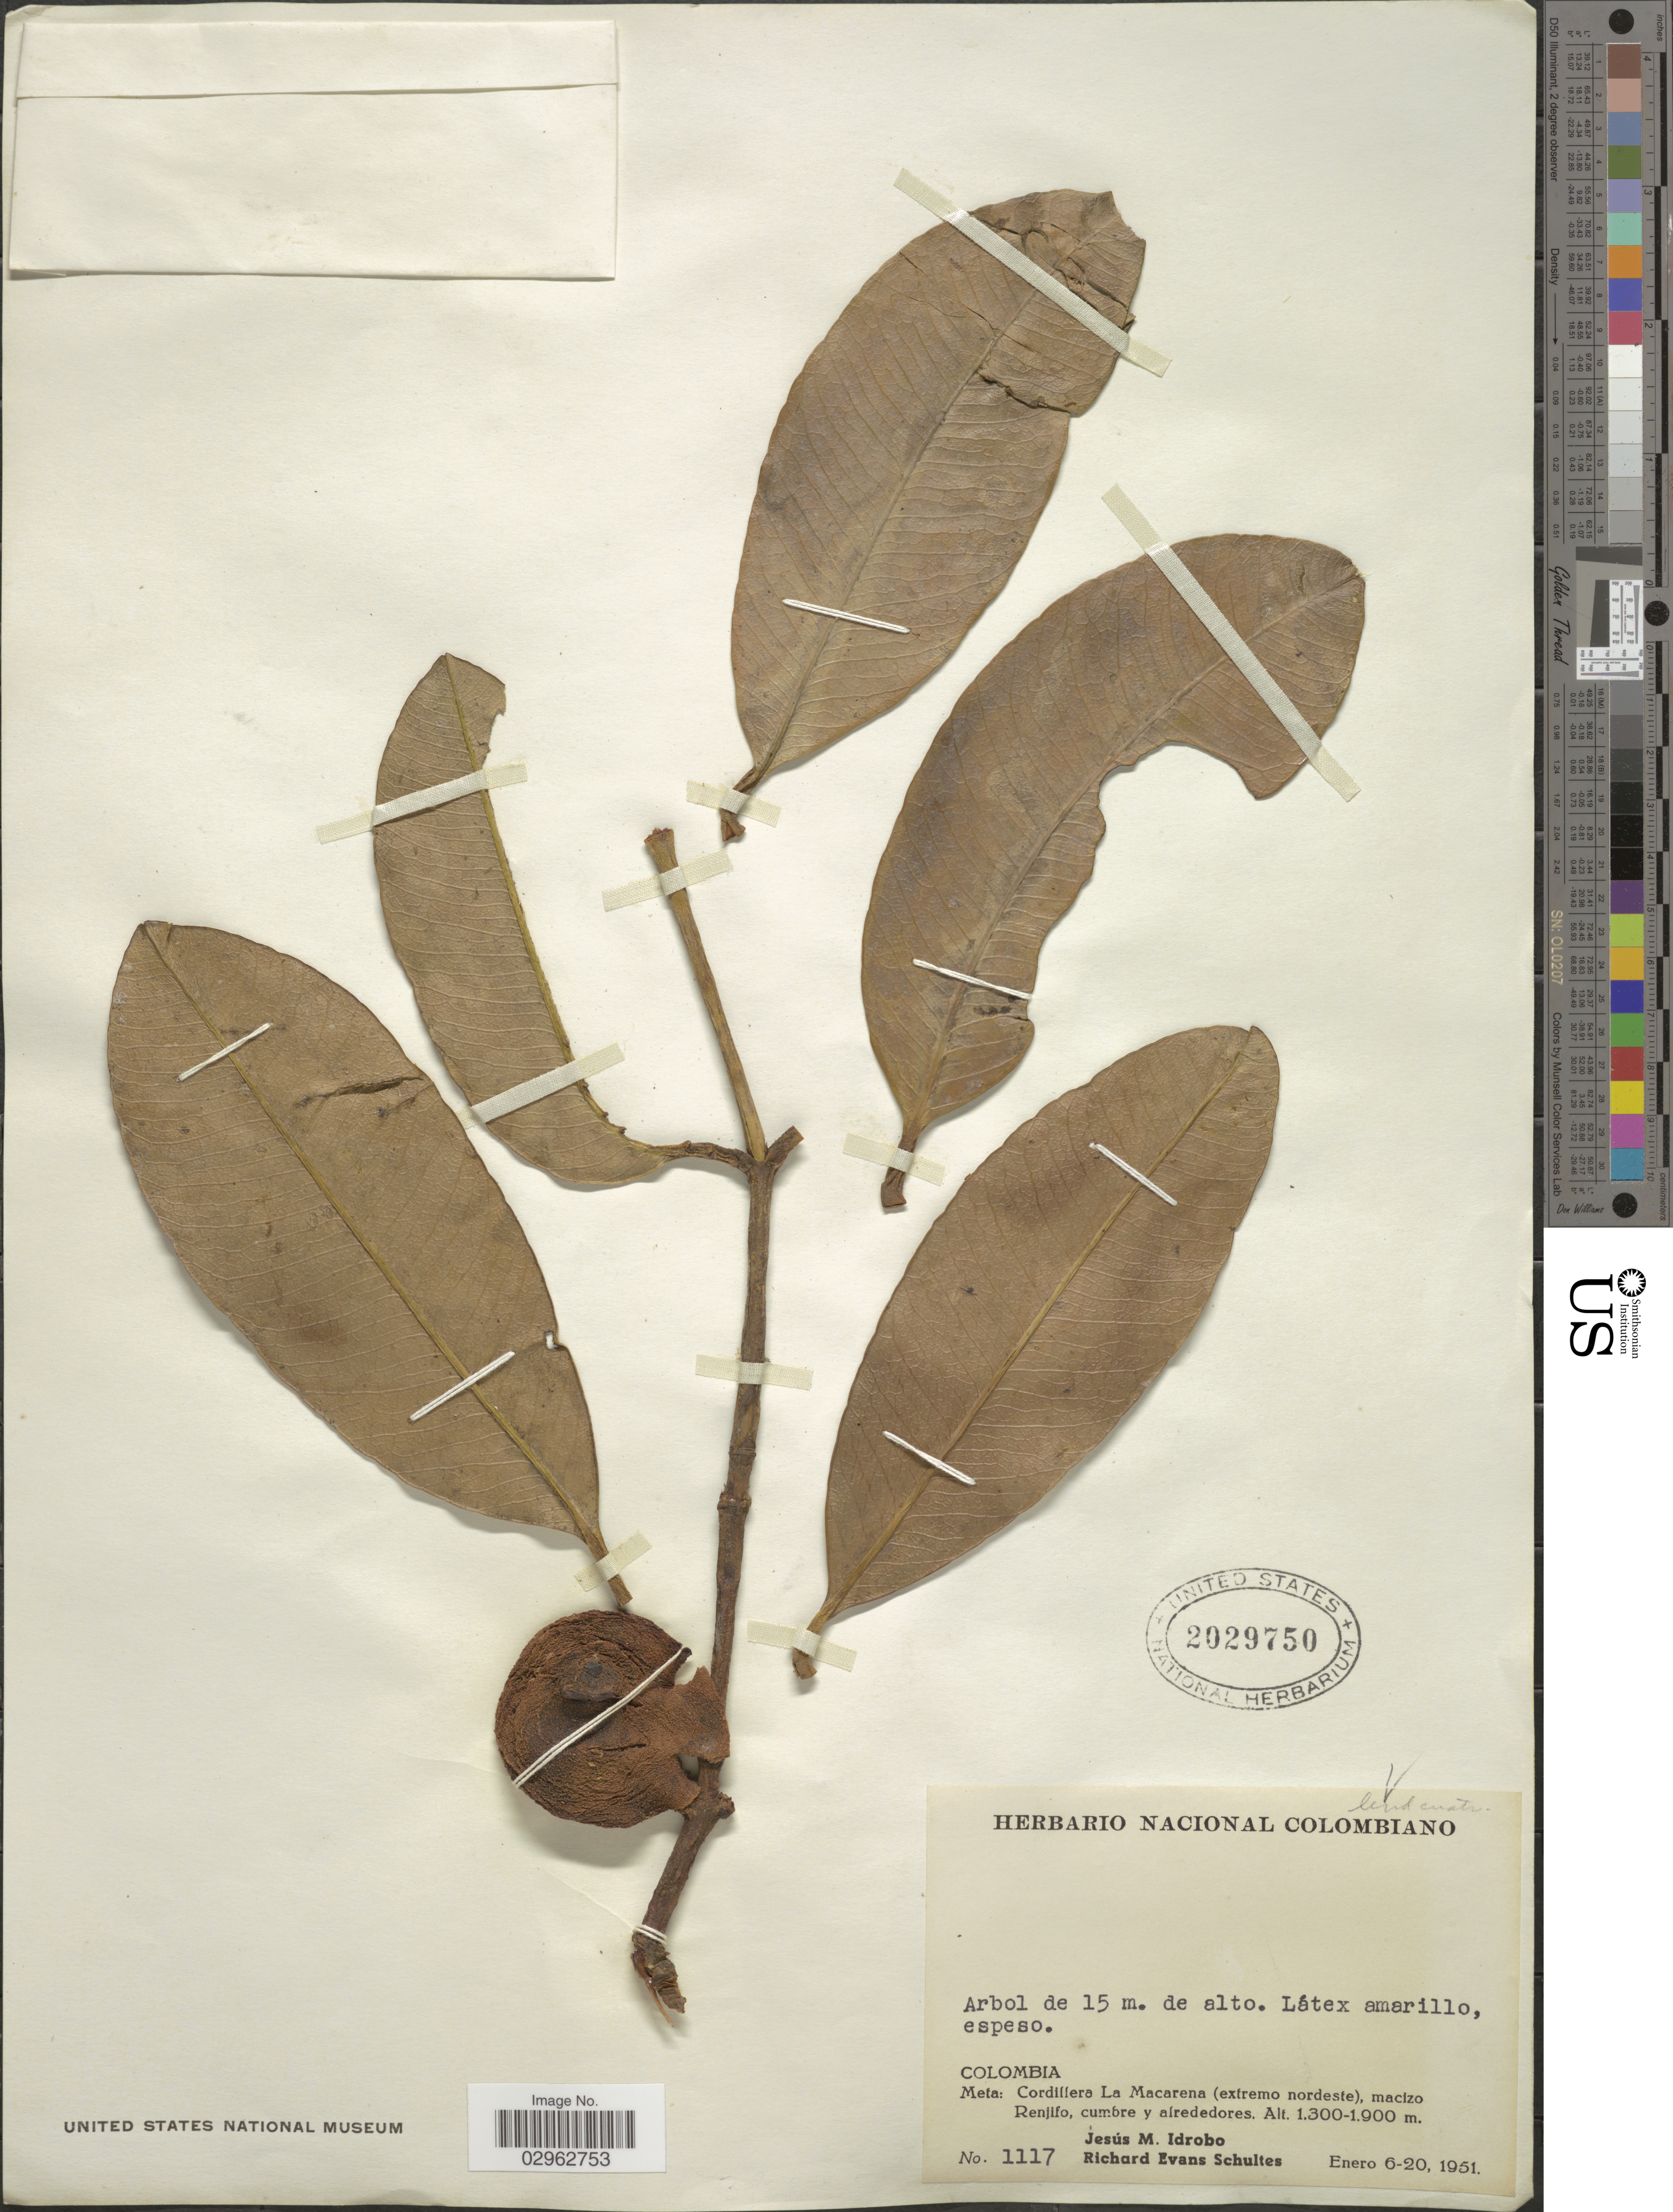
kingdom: Plantae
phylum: Tracheophyta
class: Magnoliopsida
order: Malpighiales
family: Clusiaceae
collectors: J. M. Idrobo & R. E. Schultes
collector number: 1117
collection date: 1951-01-06/1951-01-20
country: Colombia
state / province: Meta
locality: Cordillera La Macarena (extremo nordeste), macizo Renjifo, cumbré y alrededores.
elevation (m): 1300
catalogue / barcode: US 2029750